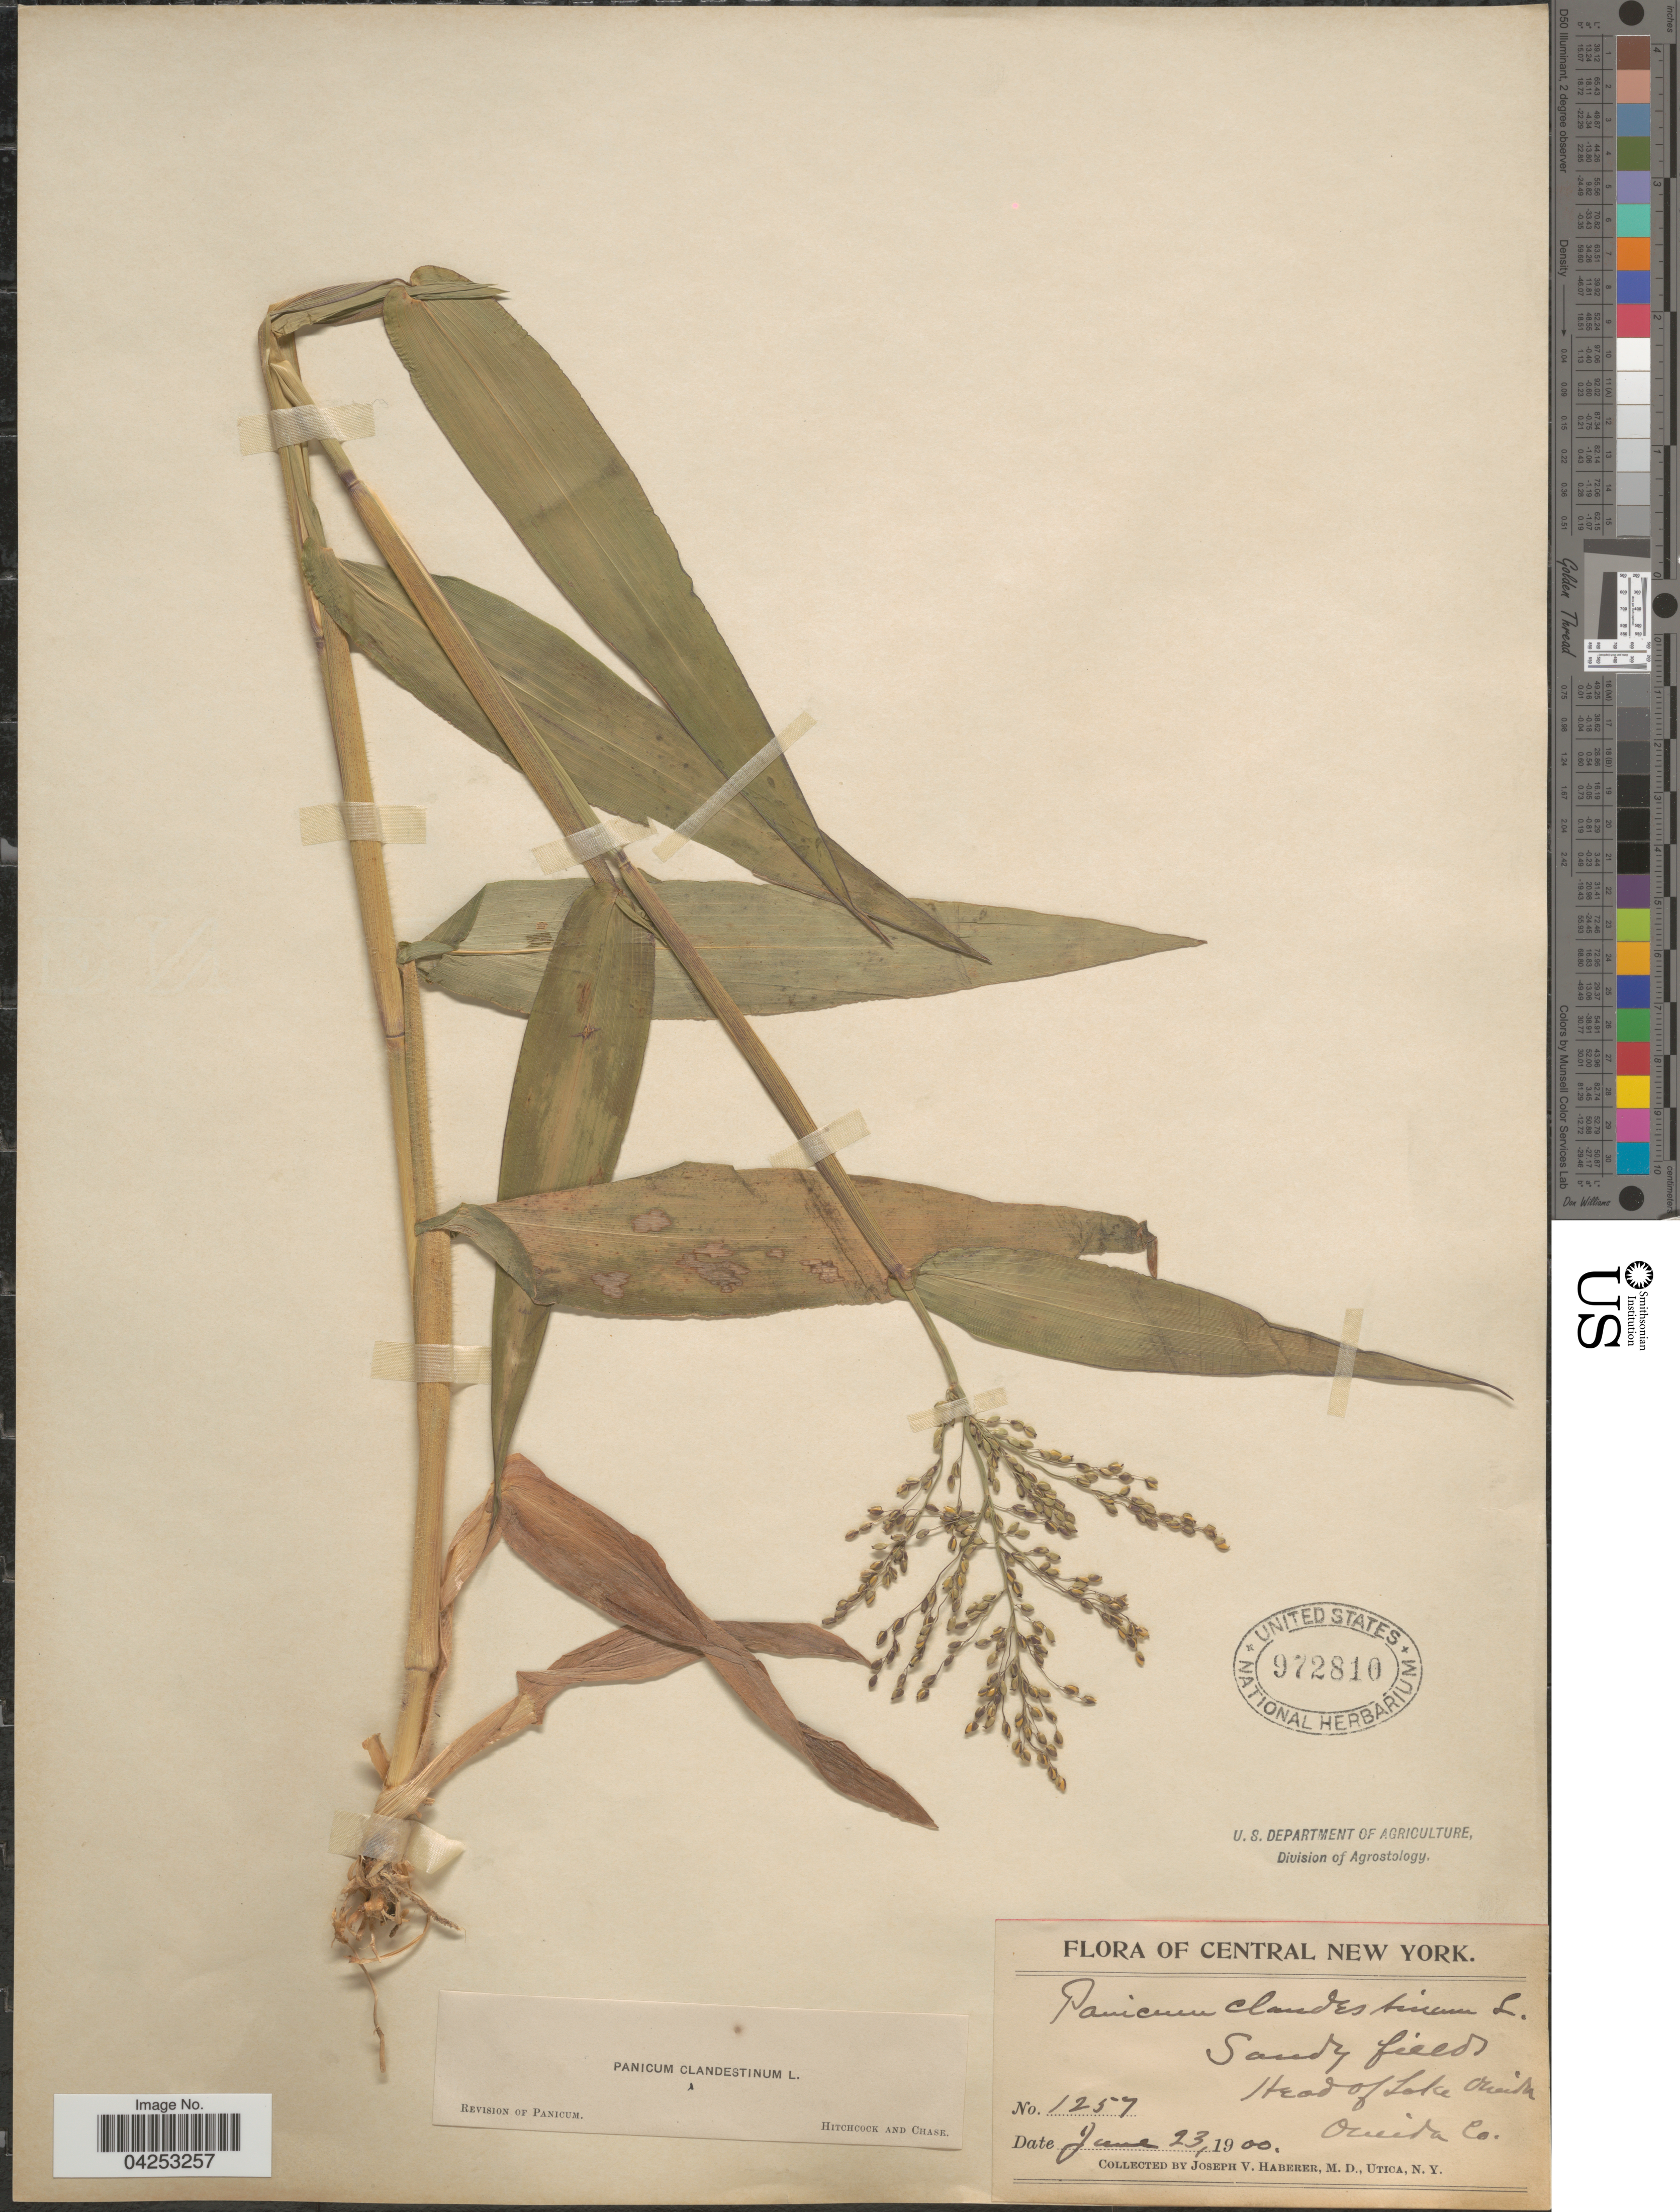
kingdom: Plantae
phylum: Tracheophyta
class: Liliopsida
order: Poales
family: Poaceae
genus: Dichanthelium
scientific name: Dichanthelium clandestinum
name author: (L.) Gould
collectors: J. V. Haberer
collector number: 1257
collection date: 1900-06-23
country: United States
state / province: New York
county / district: Oneida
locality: Central New York. Head of Lake Oneida, Oneida Co.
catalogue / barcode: US 972810